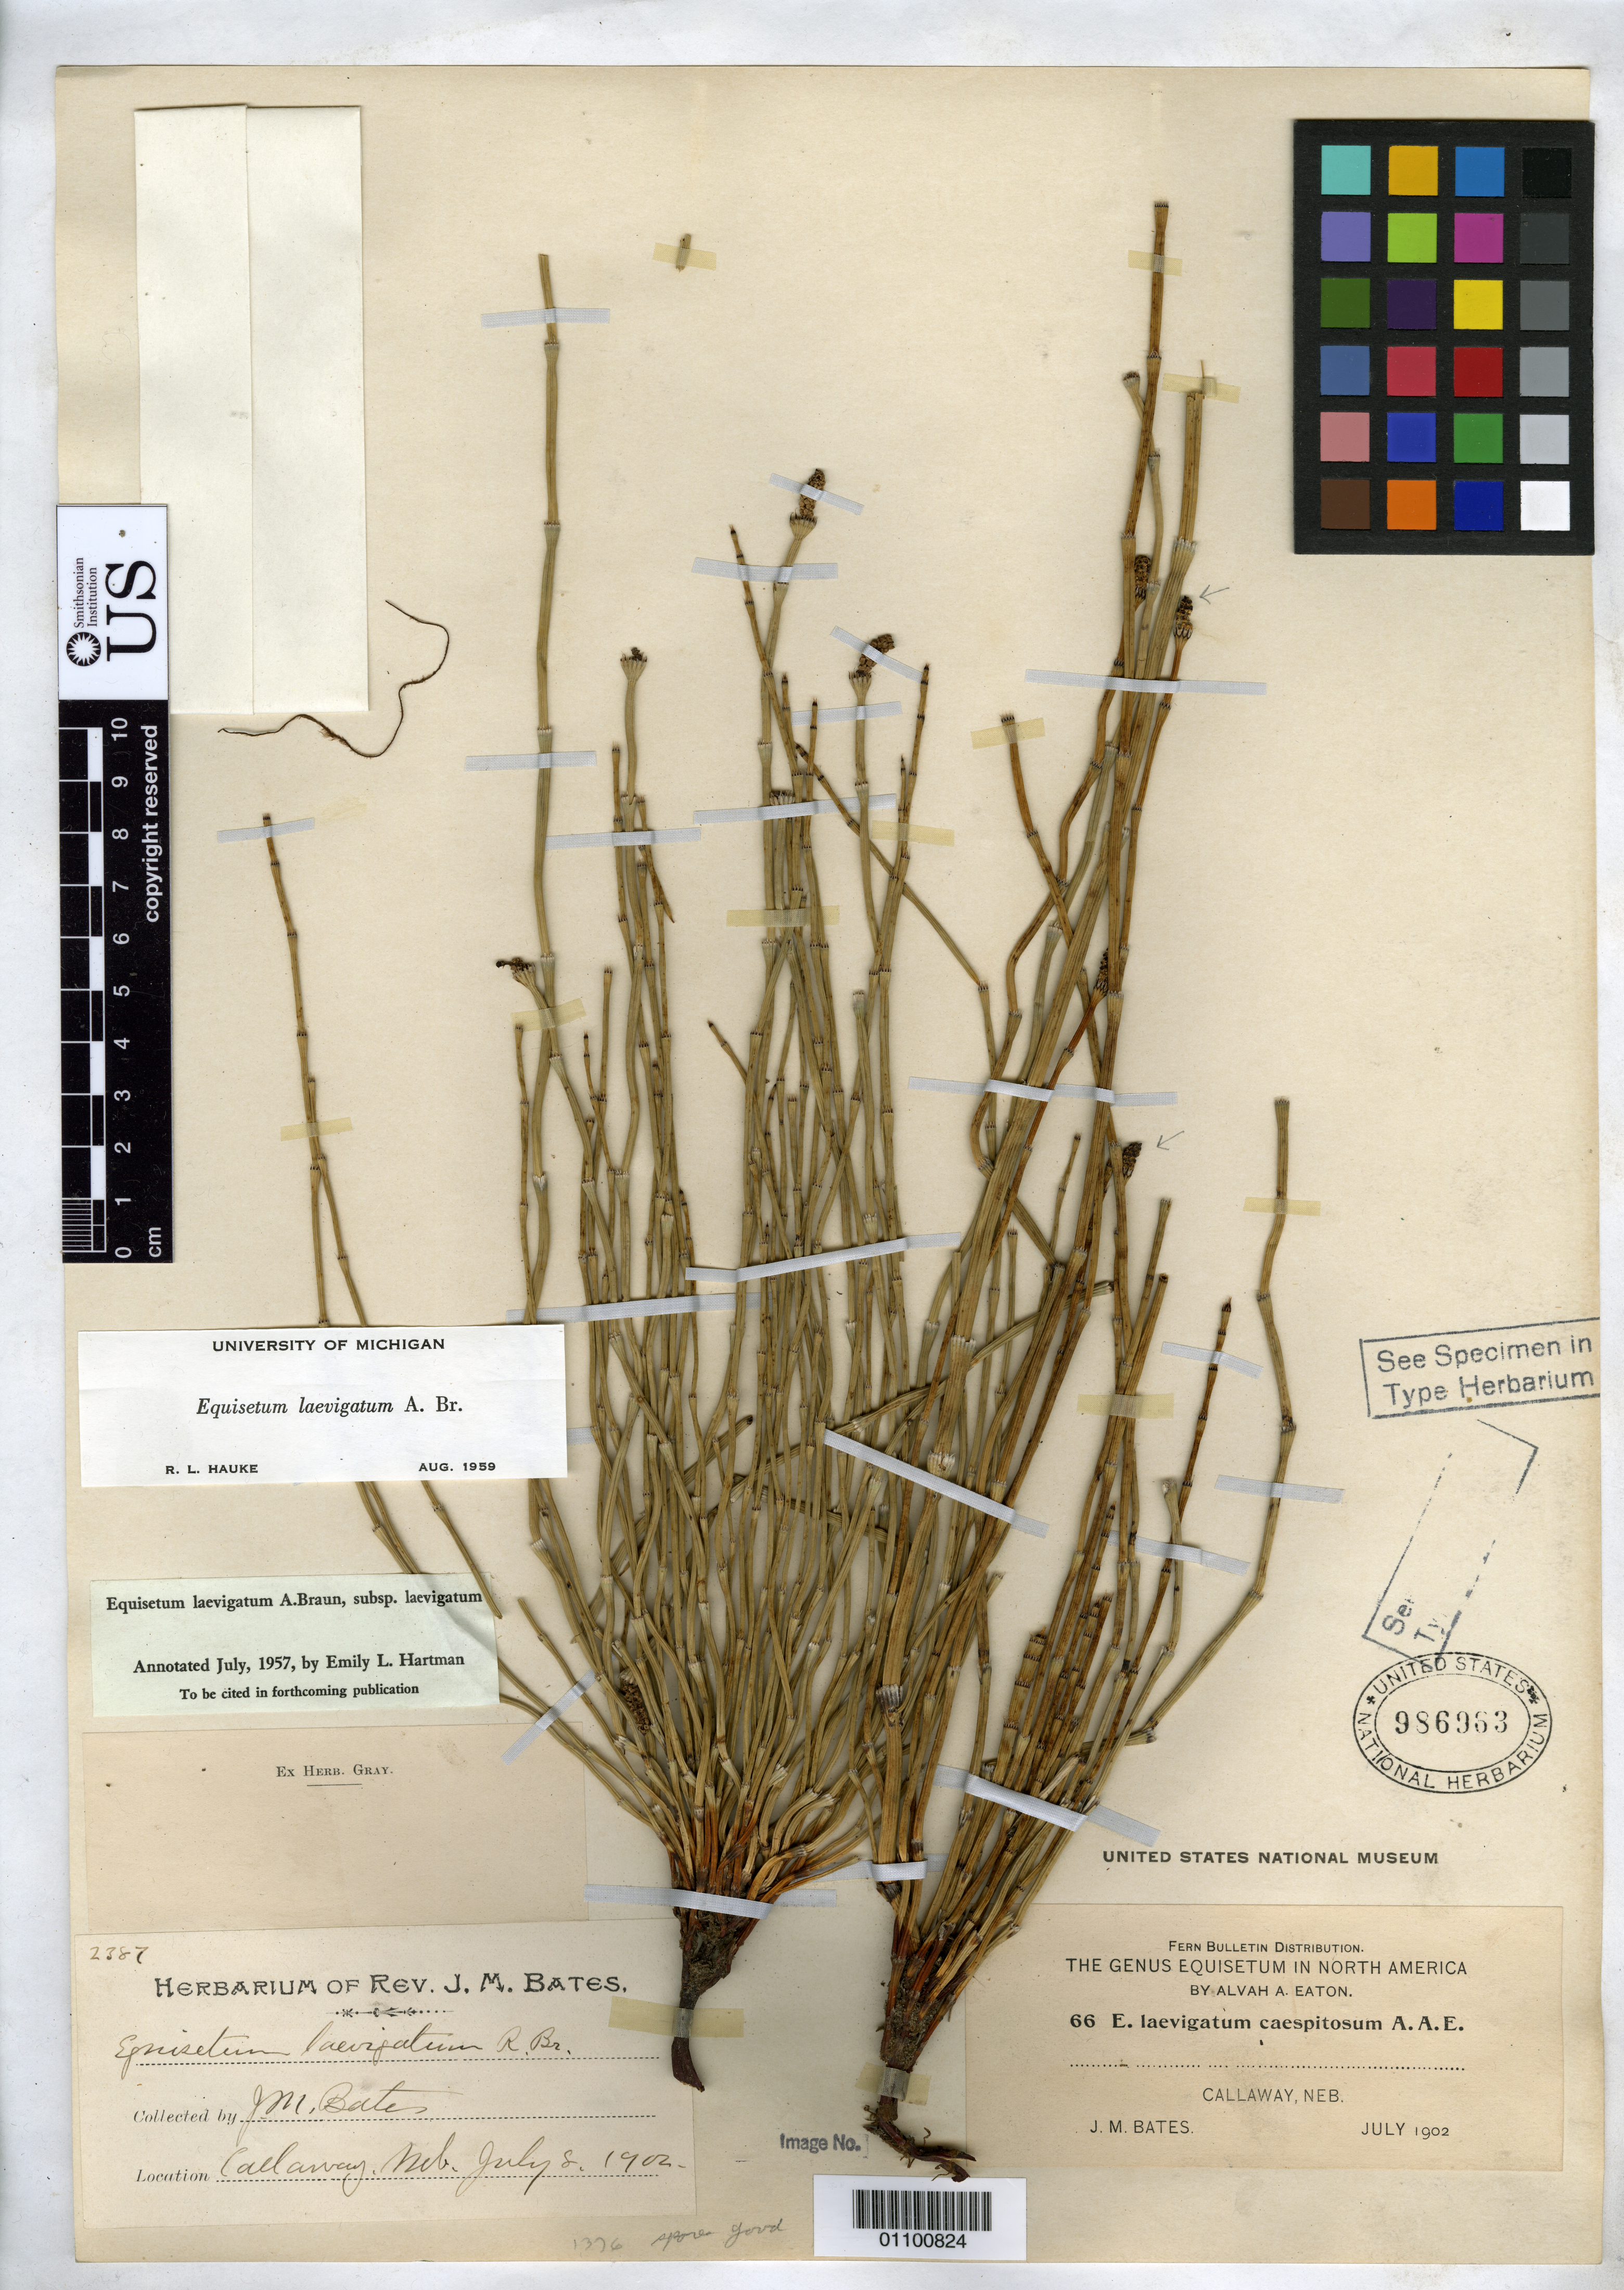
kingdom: Plantae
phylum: Tracheophyta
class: Polypodiopsida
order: Equisetales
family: Equisetaceae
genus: Equisetum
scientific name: Equisetum laevigatum f. caespitosum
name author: A.A. Eaton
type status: Type Collection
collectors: J. Bates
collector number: Eaton Equiset. Distr. 66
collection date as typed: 08 Jul 1902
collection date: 1902-07-08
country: United States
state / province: Nebraska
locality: Callaway.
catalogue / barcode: US 986963